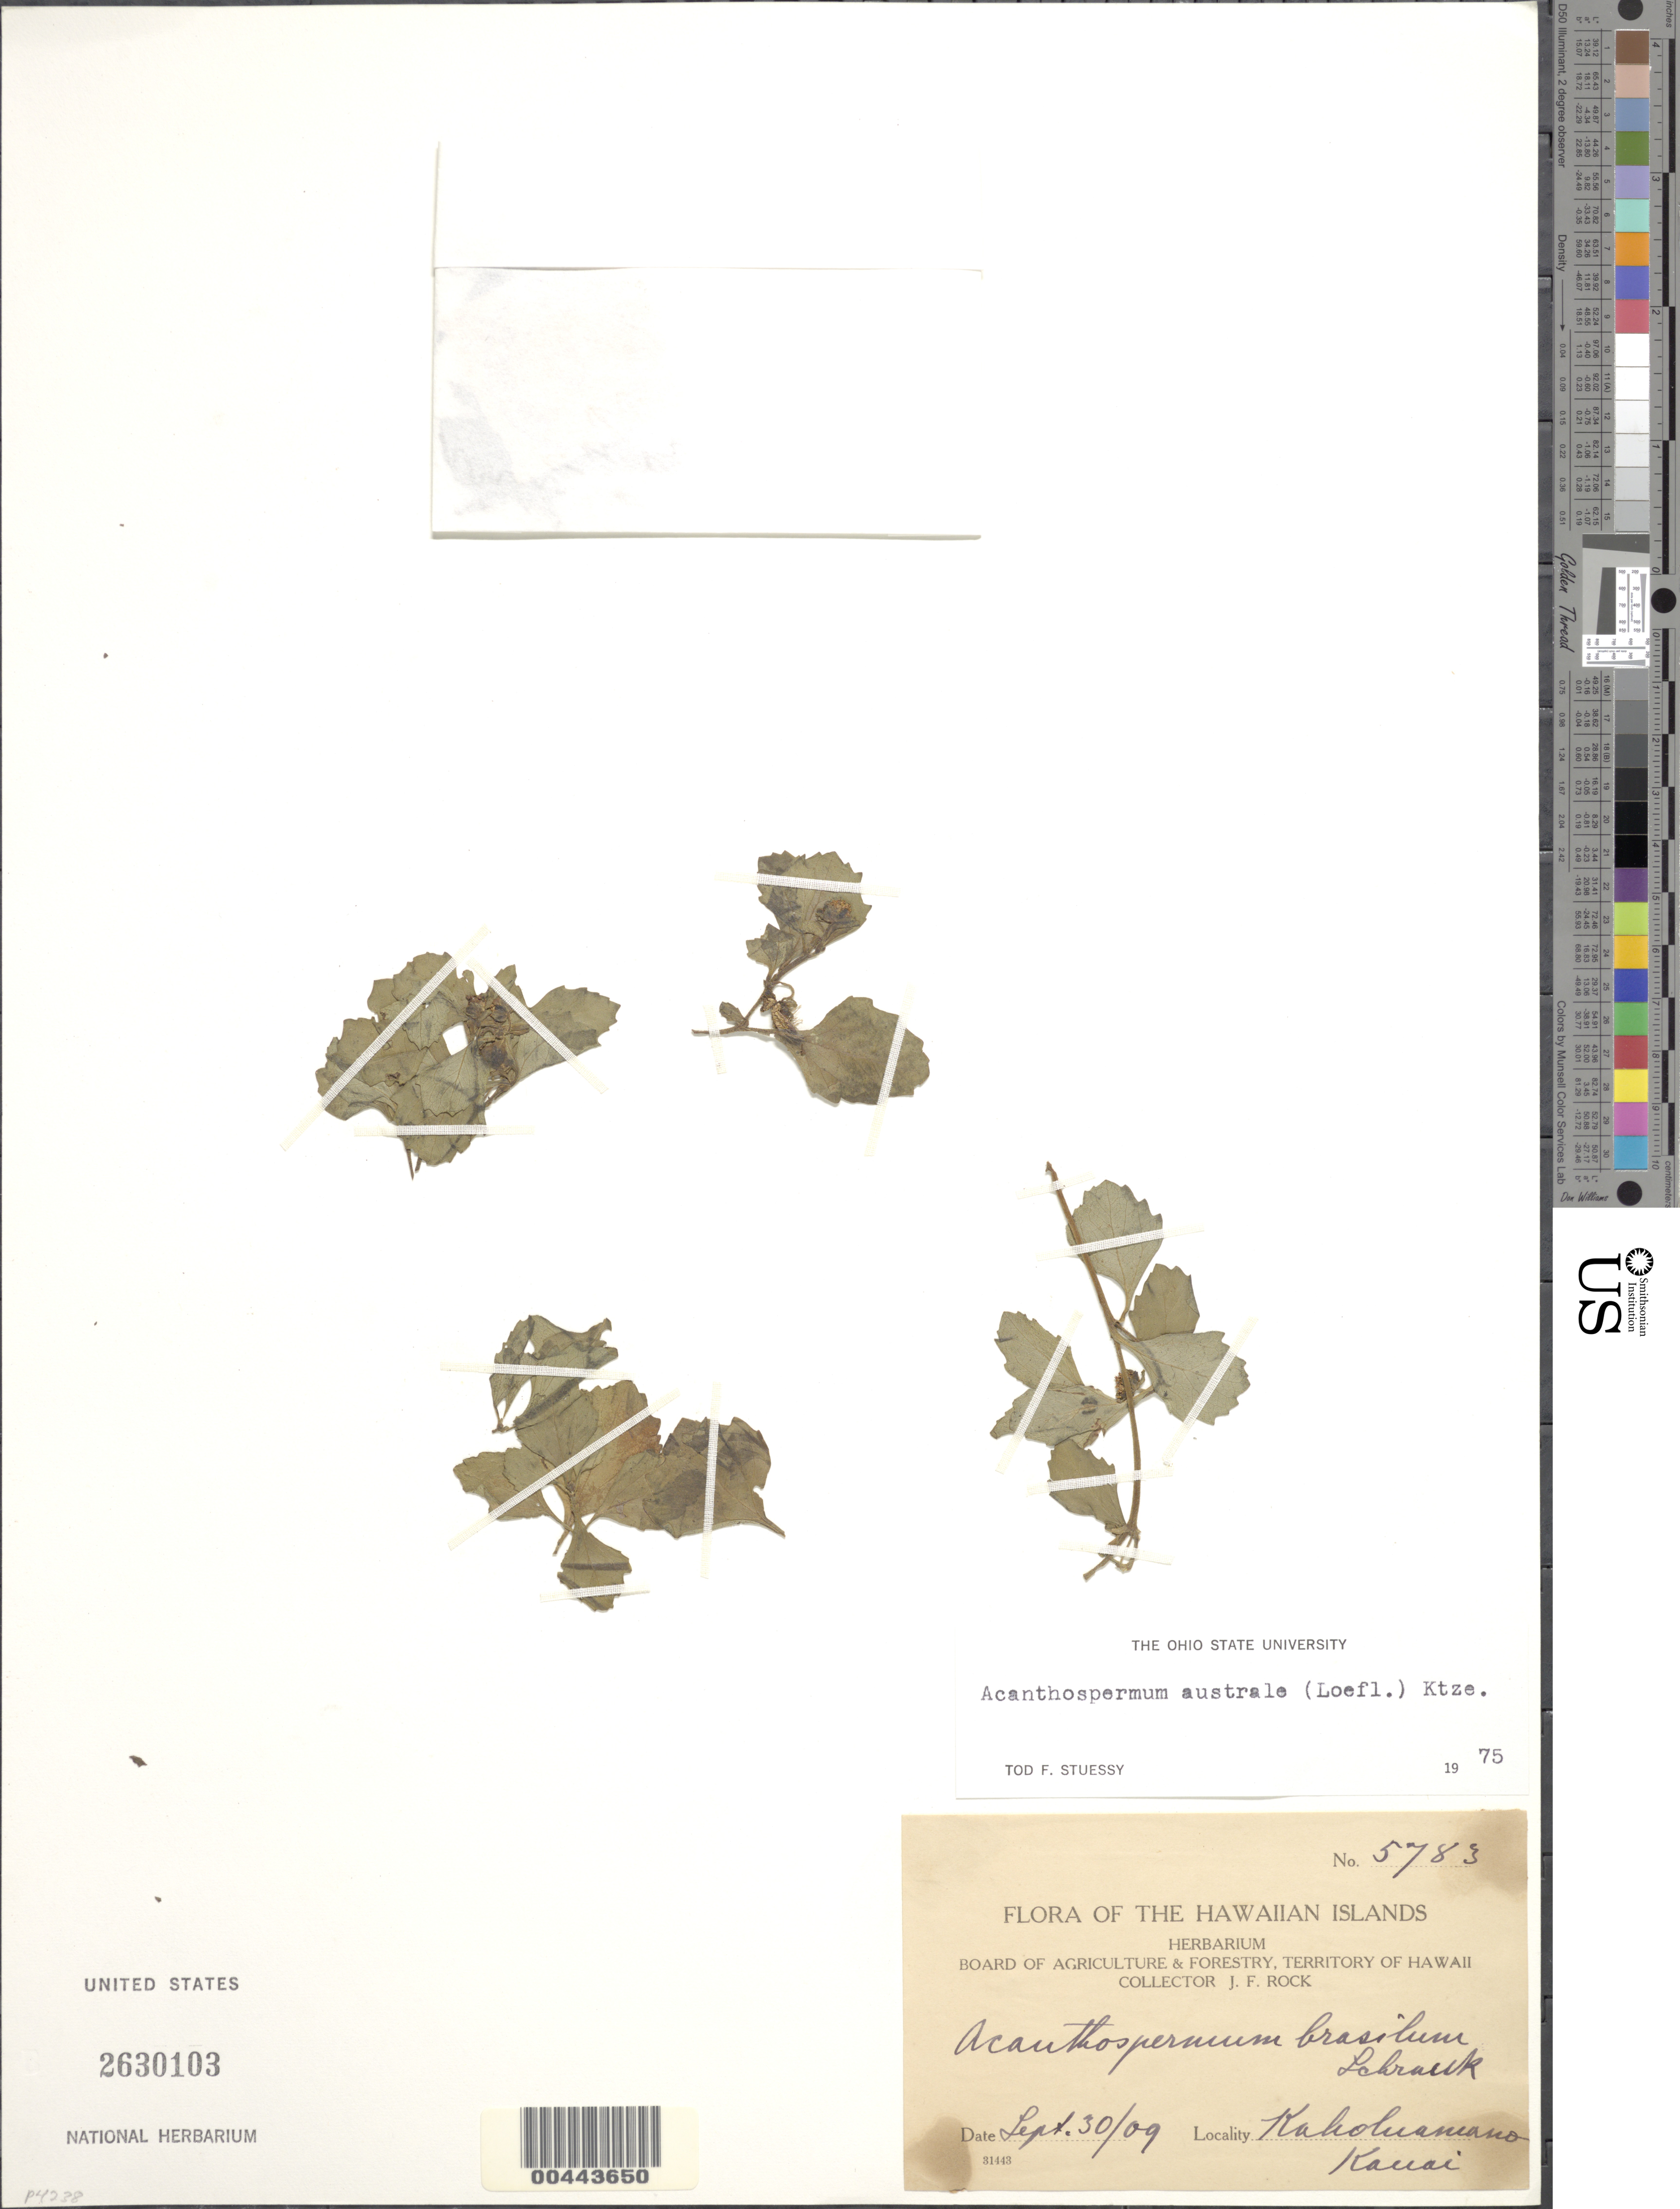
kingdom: Plantae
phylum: Tracheophyta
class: Magnoliopsida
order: Asterales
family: Asteraceae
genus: Acanthospermum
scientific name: Acanthospermum australe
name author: (Loefl.) Kuntze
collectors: J. F. Rock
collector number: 5783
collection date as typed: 30 Sep 1909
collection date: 1909-09-30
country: United States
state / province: Hawaii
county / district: Kauai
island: Kaua'i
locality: Kaholuamano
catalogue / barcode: US 2630103